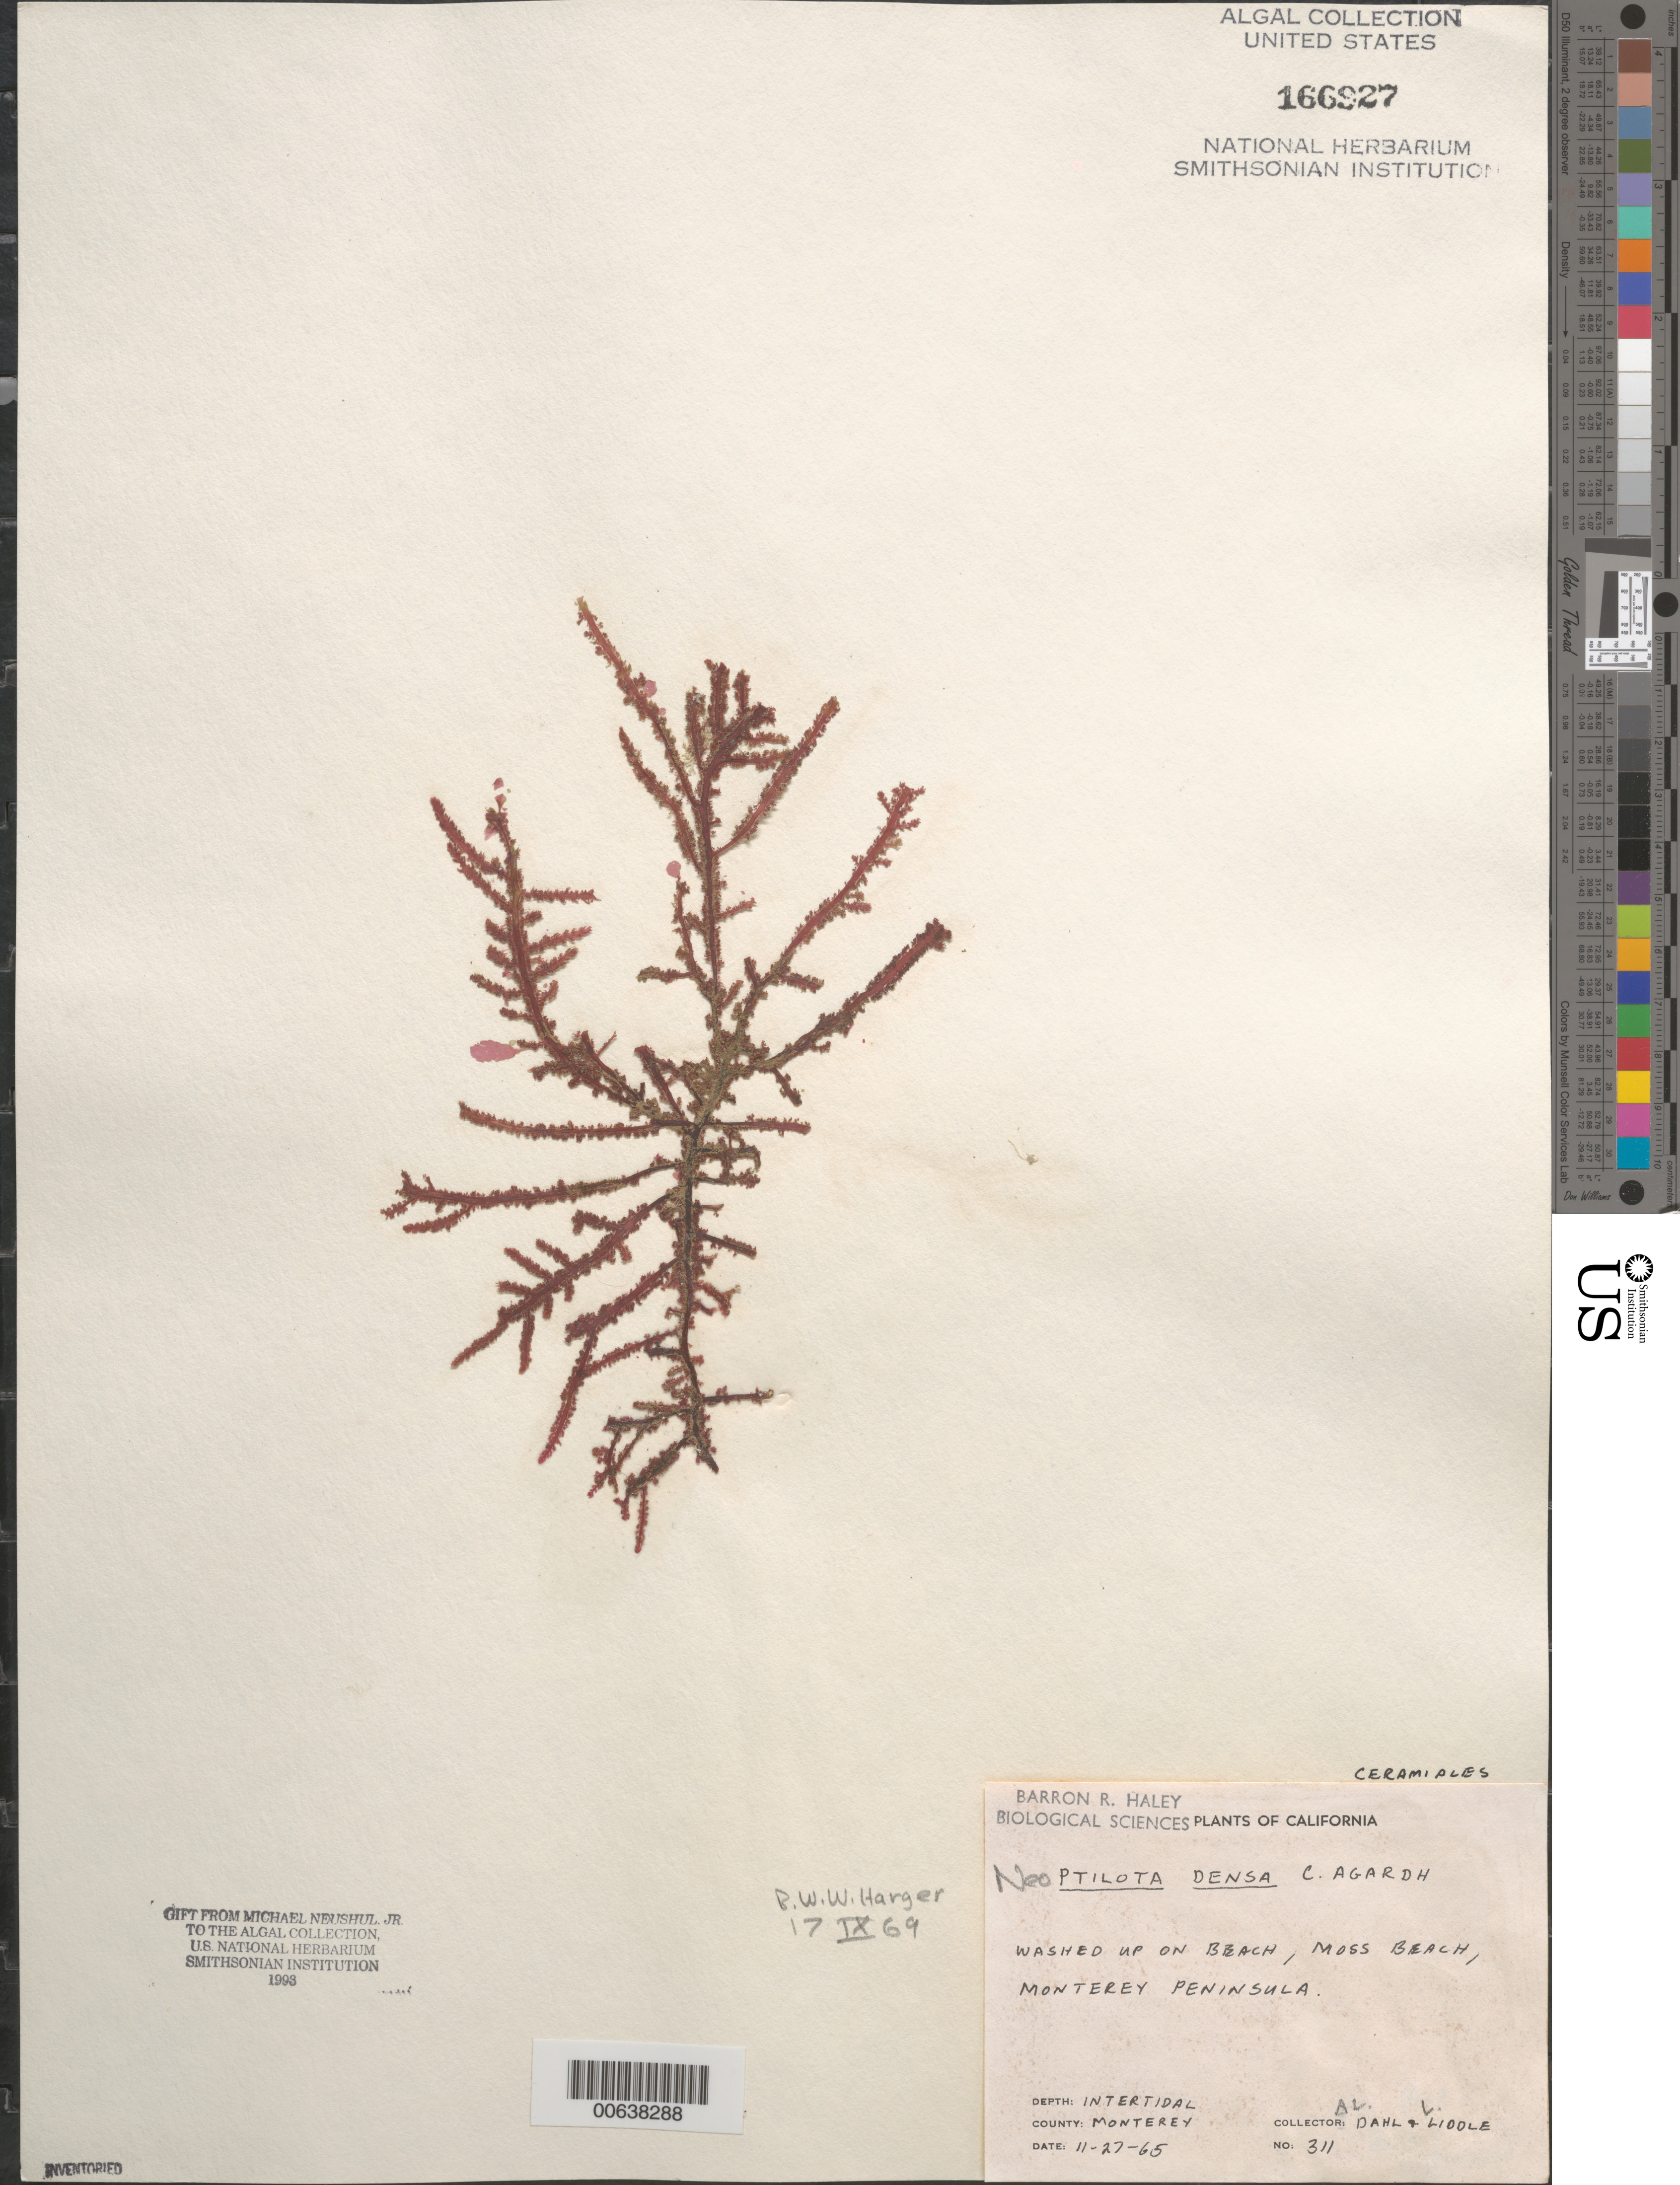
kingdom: Plantae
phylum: Rhodophyta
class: Florideophyceae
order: Ceramiales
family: Wrangeliaceae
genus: Ptilota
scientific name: Ptilota densa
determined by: Algae name updating Project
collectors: A. Dahl & L. Liddle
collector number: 311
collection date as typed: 27 Nov 1965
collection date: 1965-11-27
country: United States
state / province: California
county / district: Monterey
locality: Moss Beach, Monterey Peninsula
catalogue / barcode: US 166927